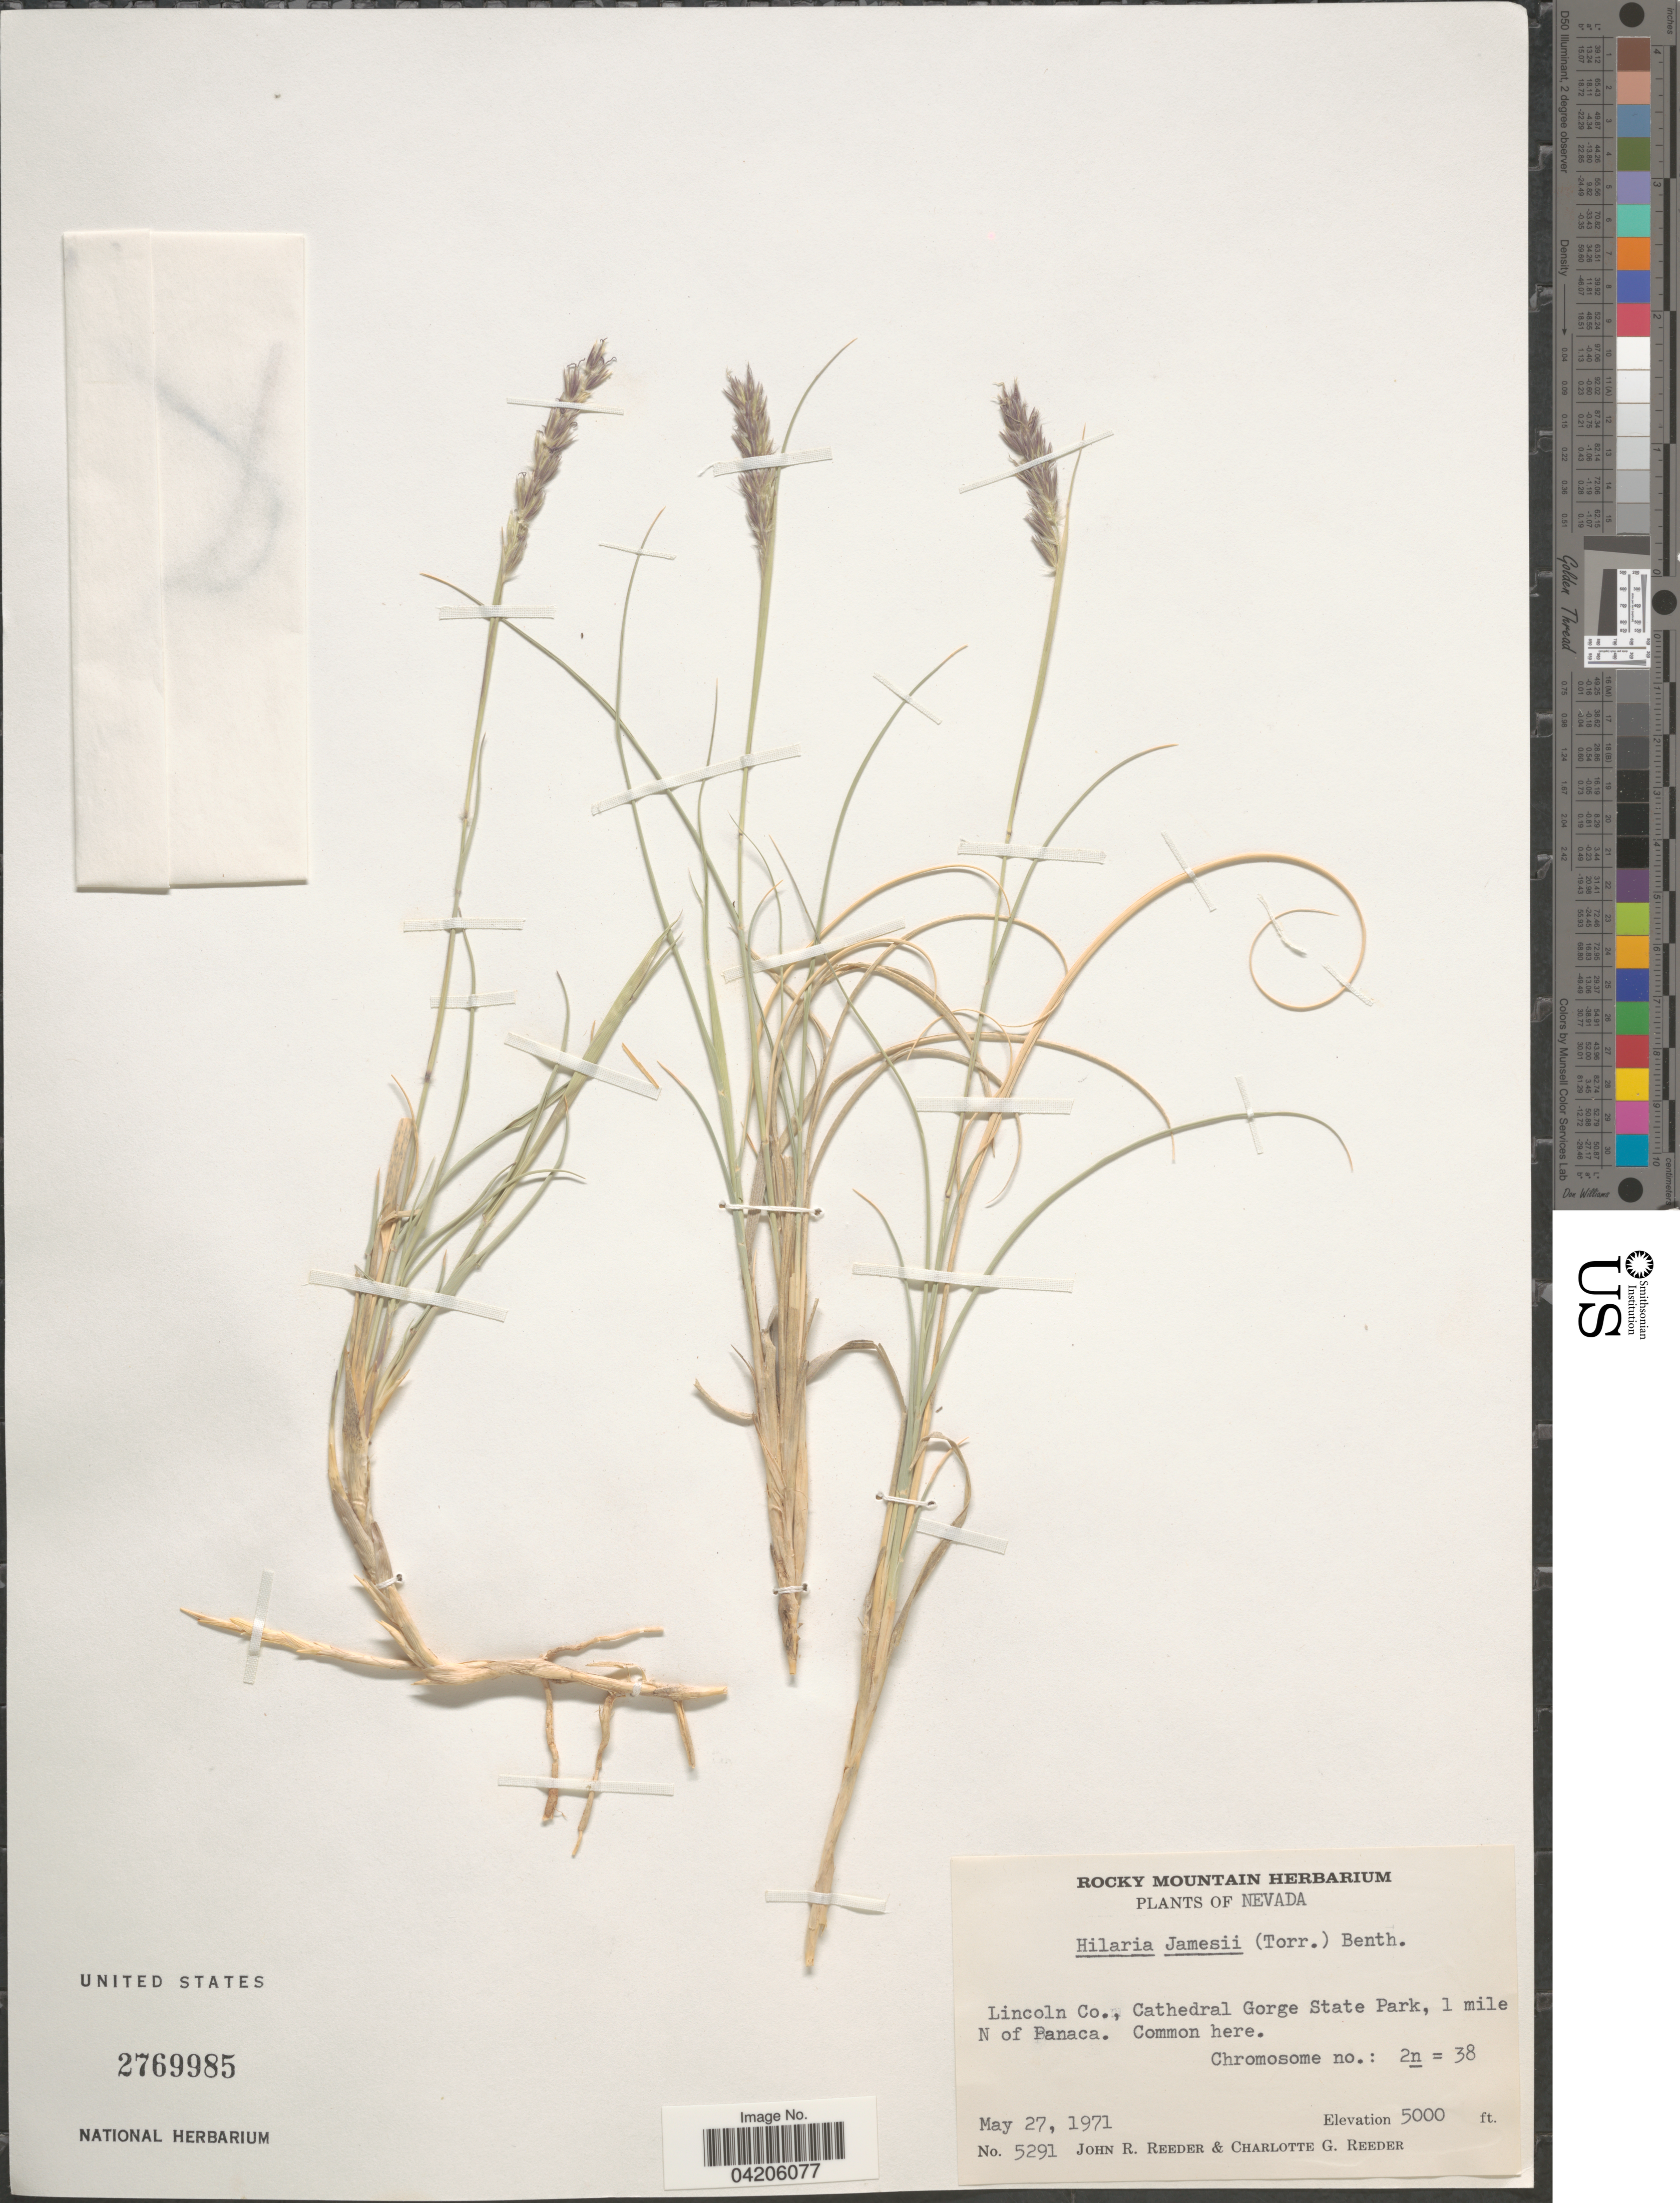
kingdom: Plantae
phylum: Tracheophyta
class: Liliopsida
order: Poales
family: Poaceae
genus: Hilaria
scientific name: Hilaria jamesii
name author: (Torr.) Benth.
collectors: J. R. Reeder & C. G. Reeder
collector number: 5291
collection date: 1971-05-27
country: United States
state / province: Nevada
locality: Lincoln Co., Cathedral Gorge State Park, 1 mile N of Panaca. Common here.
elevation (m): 1524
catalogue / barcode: US 2769985